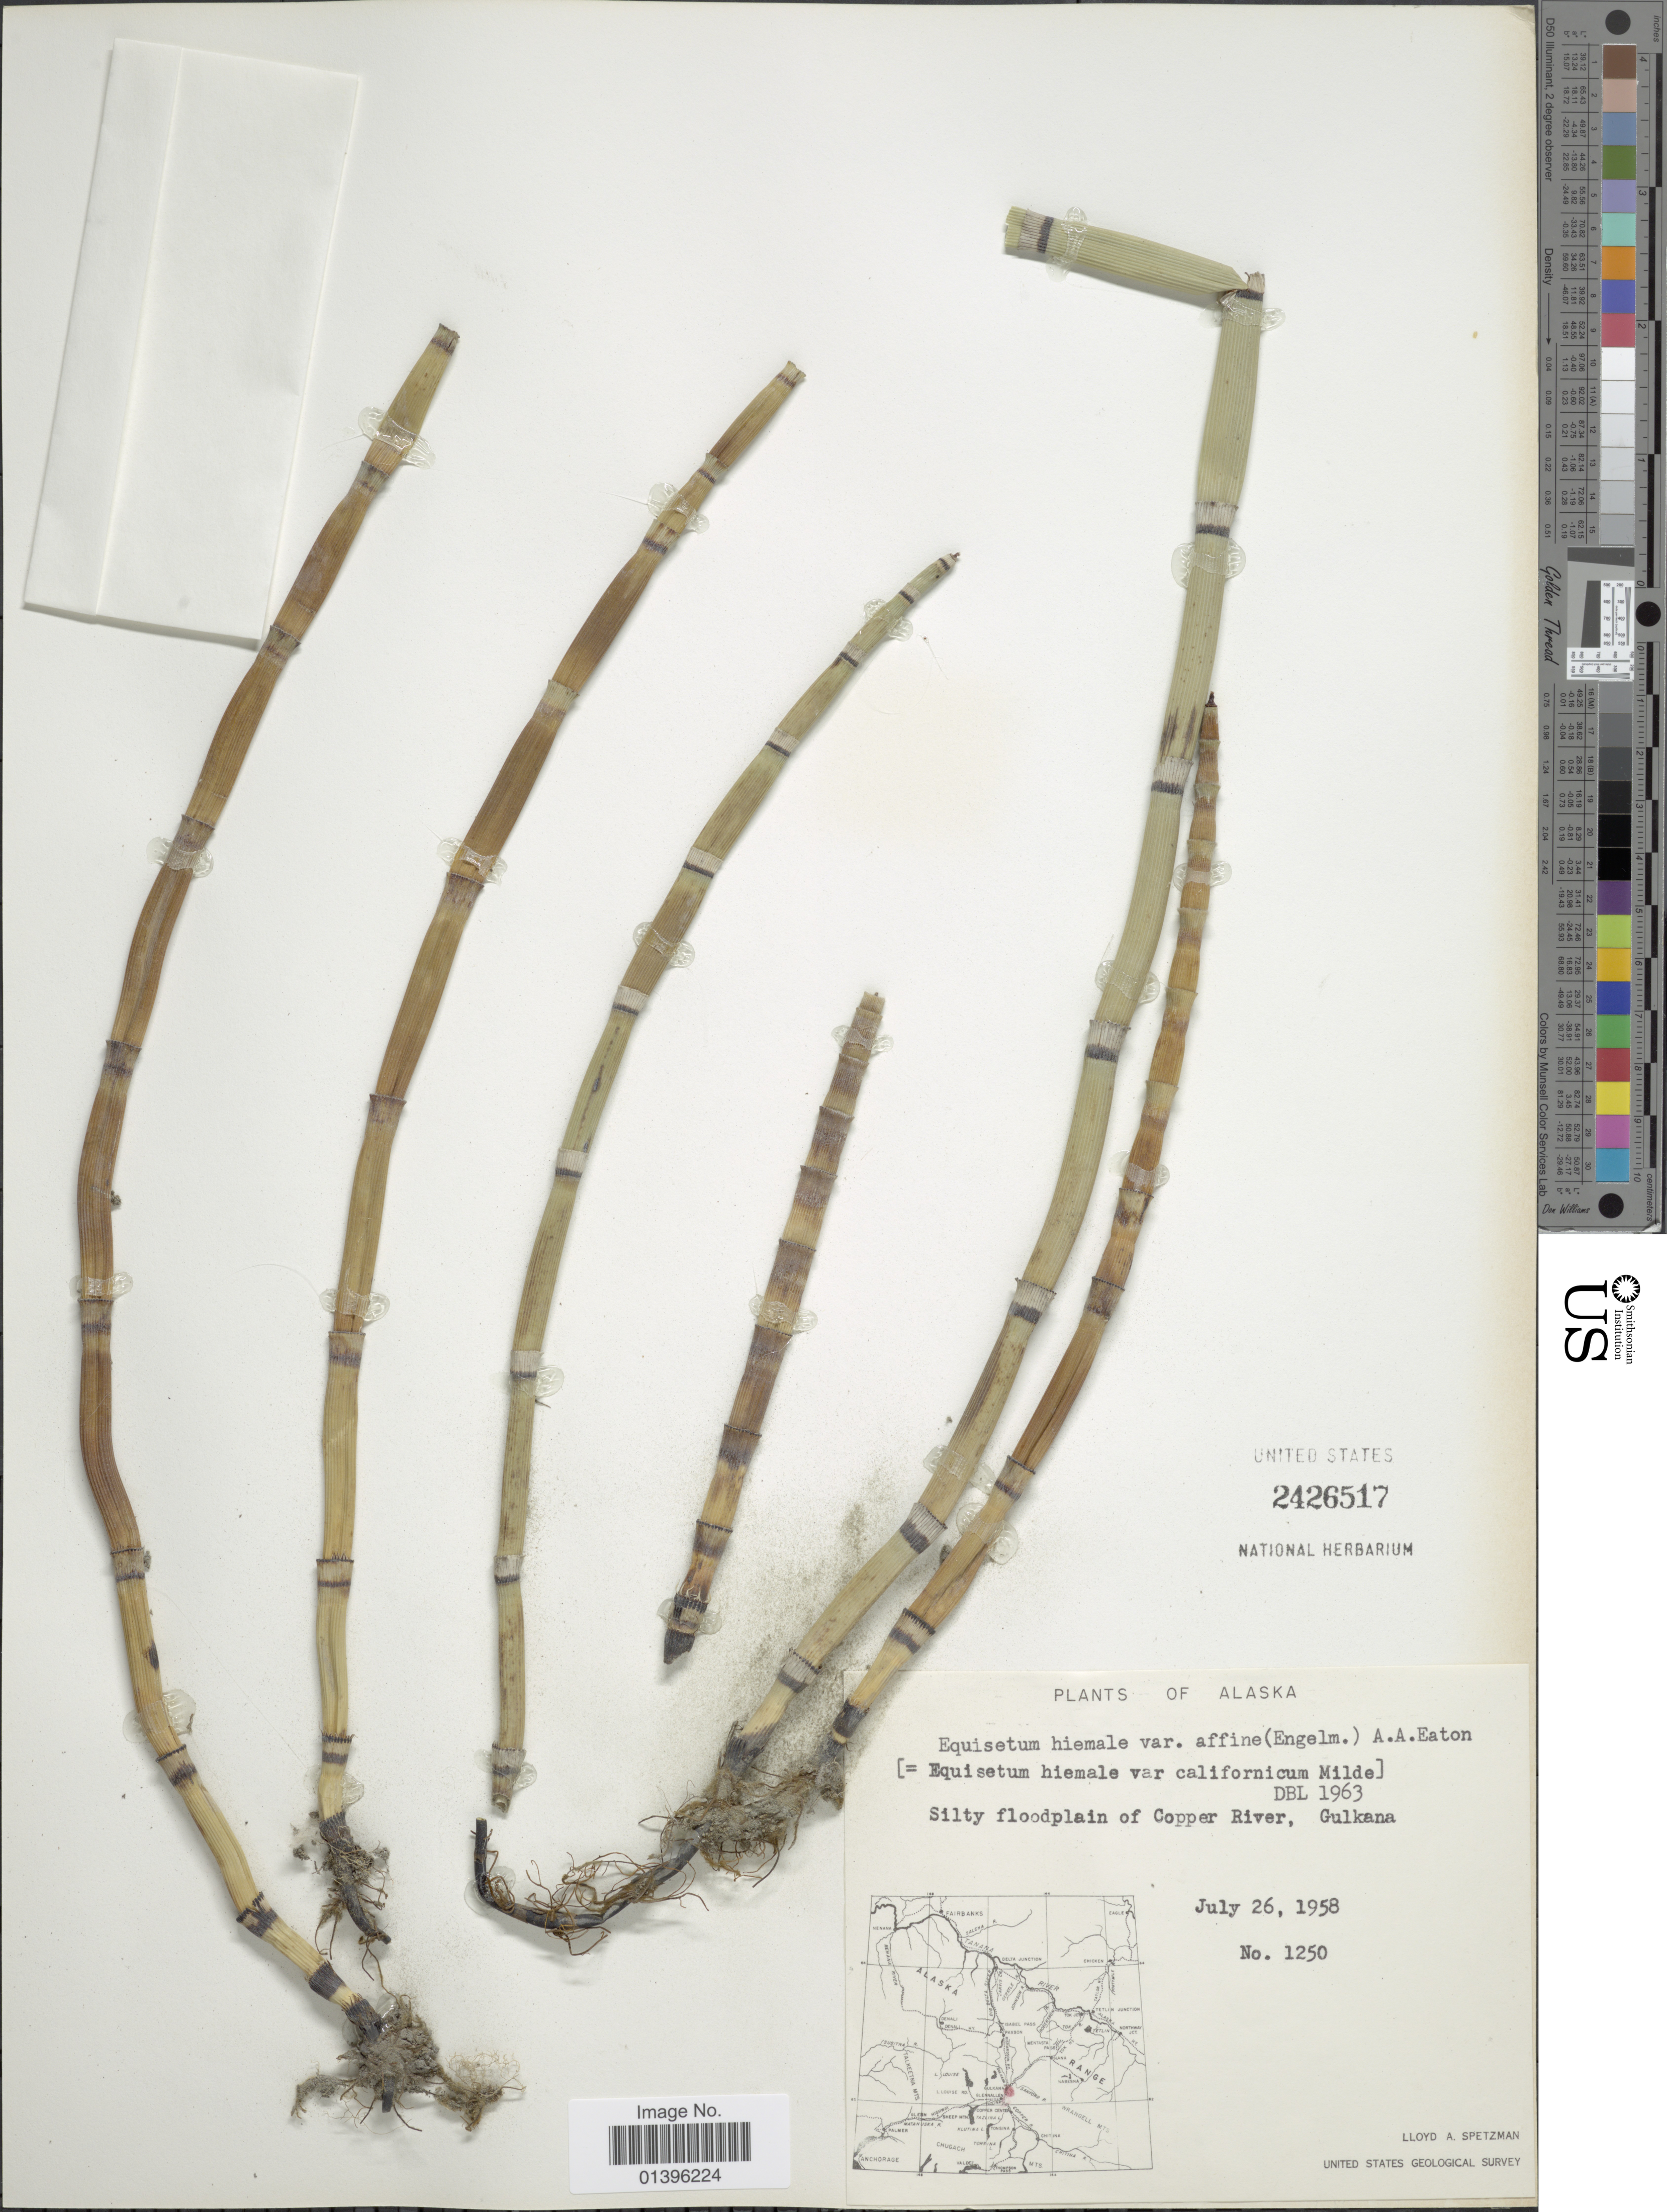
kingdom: Plantae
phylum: Tracheophyta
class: Polypodiopsida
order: Equisetales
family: Equisetaceae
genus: Equisetum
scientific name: Equisetum hyemale var. affine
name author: (Engelm.) A.A. Eaton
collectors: L. Spetzman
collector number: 1250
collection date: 1958-07-26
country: United States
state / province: Alaska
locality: Silty floodplain of Copper River, Gulkana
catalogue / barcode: US 2426517